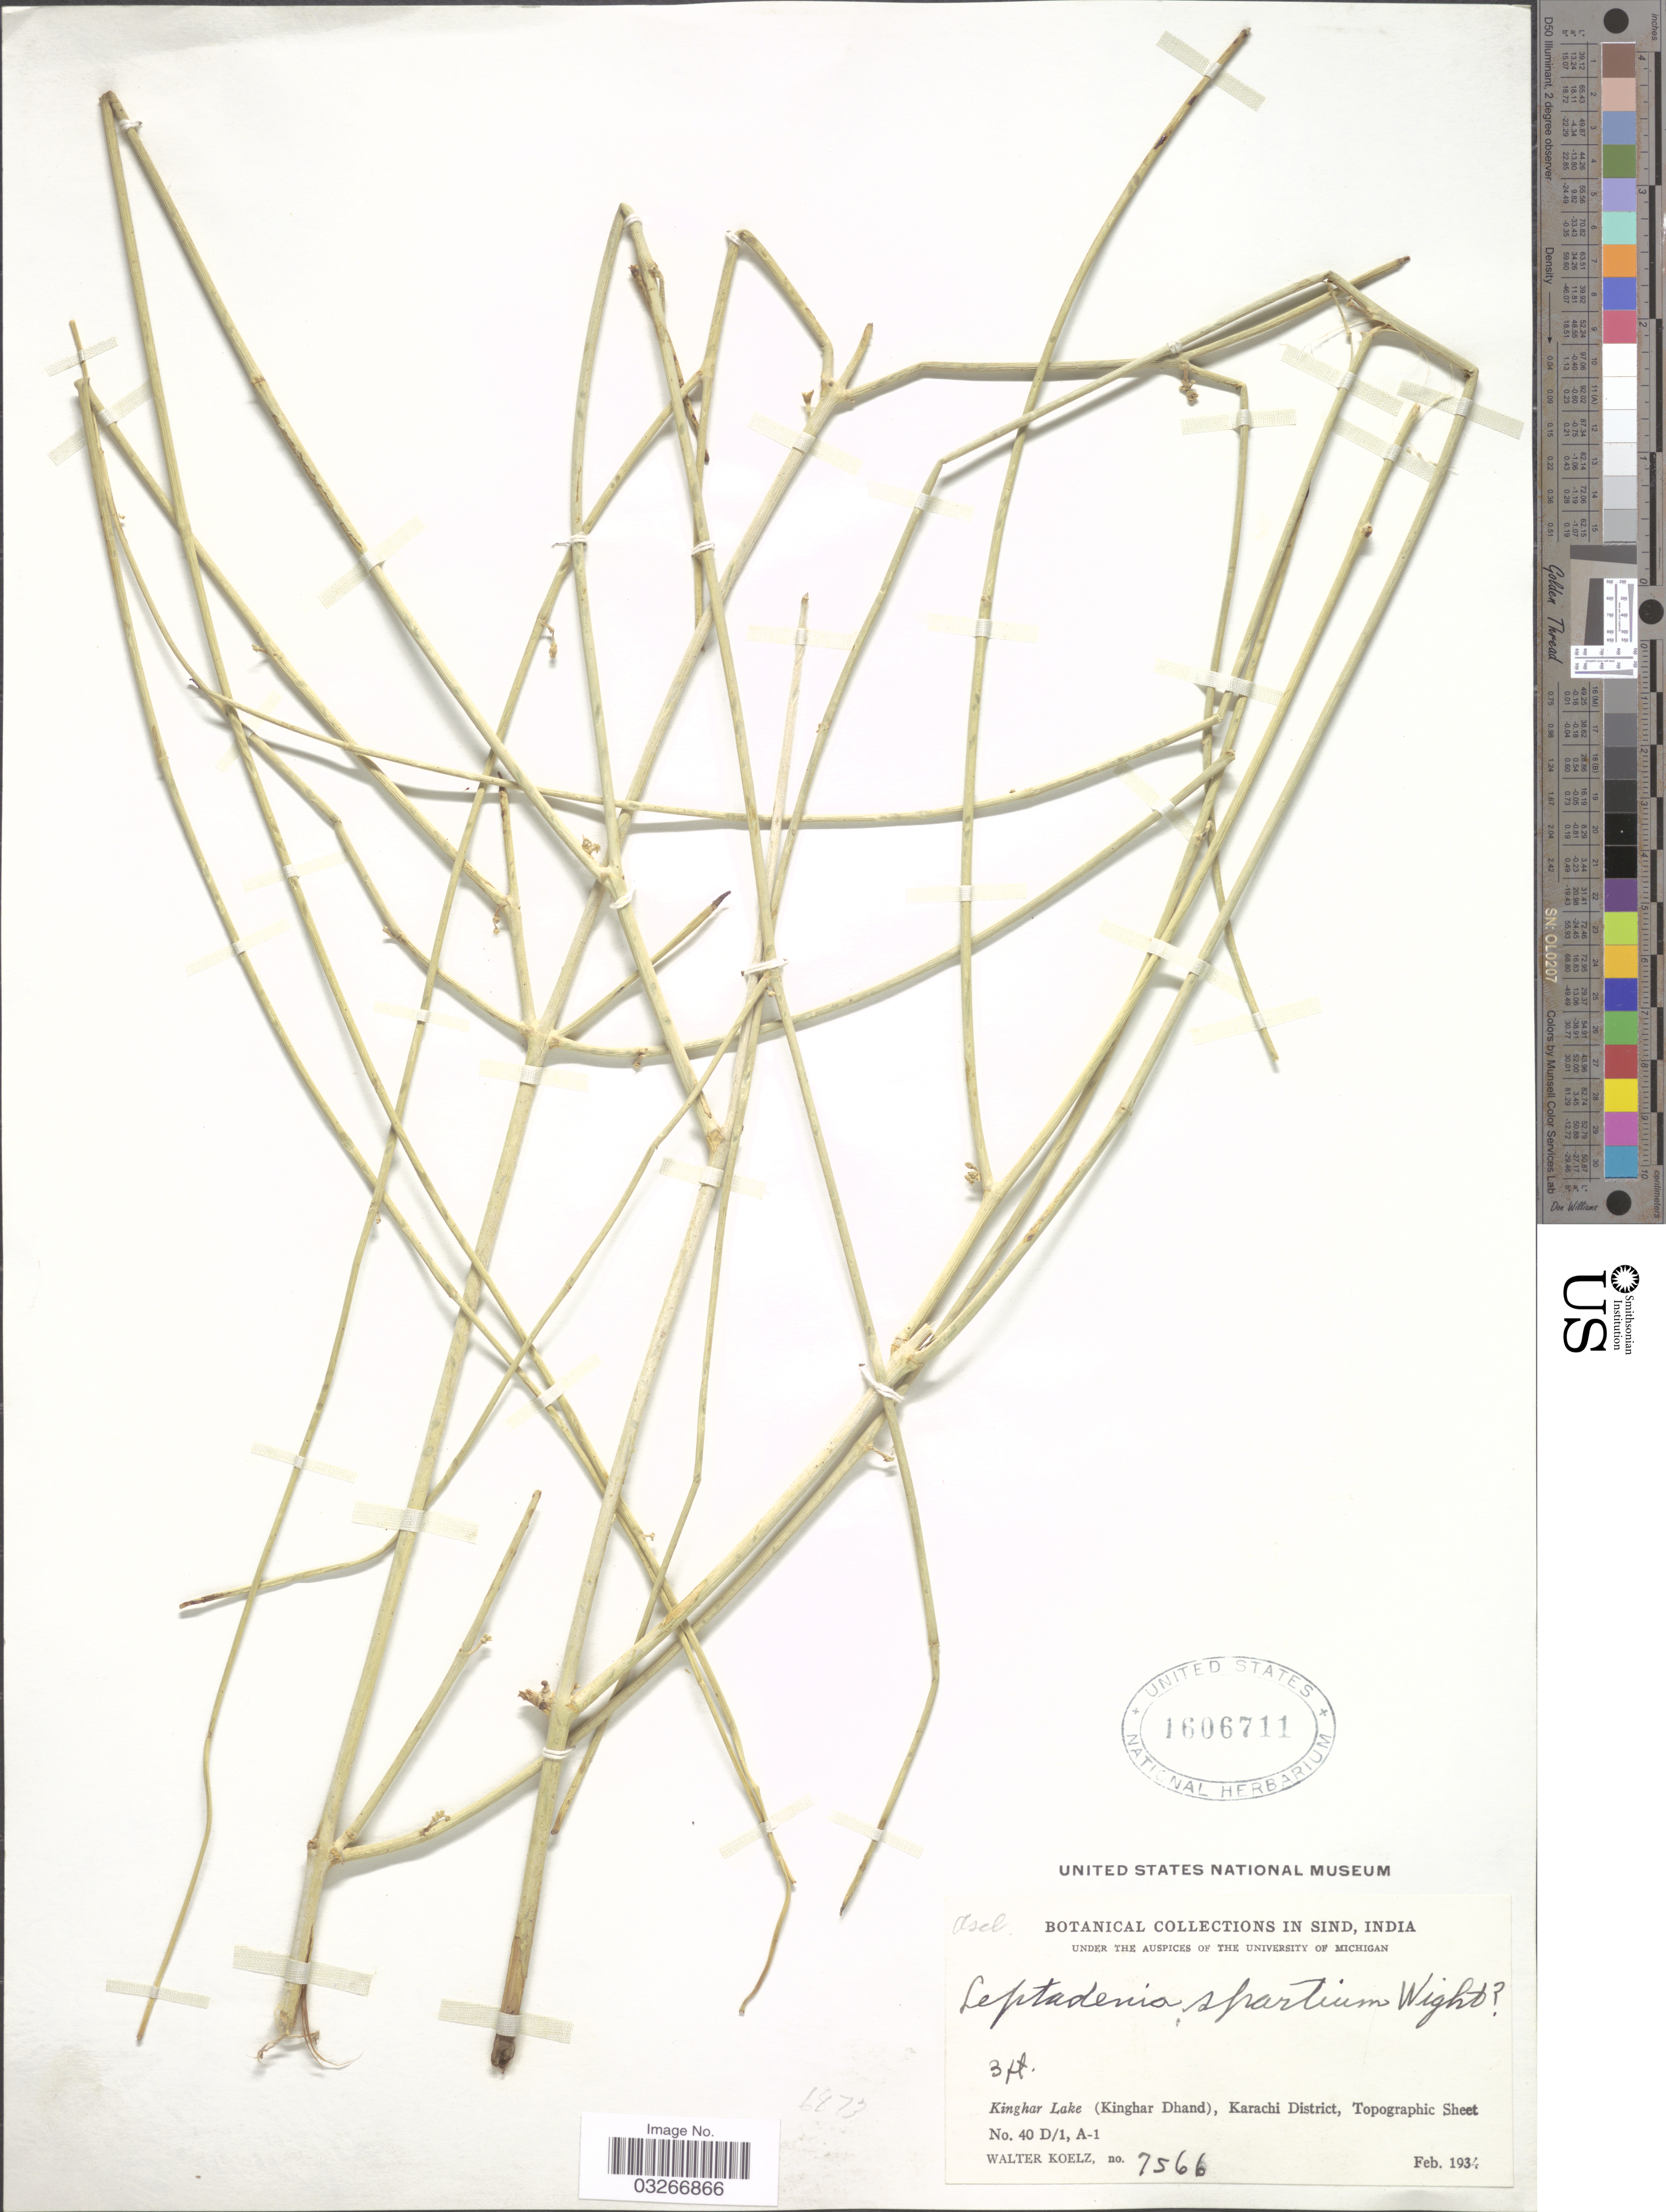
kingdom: Plantae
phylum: Tracheophyta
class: Magnoliopsida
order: Gentianales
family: Apocynaceae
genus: Leptadenia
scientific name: Leptadenia spartium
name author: Wight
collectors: W. N. Koelz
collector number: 7566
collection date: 1934-02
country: Pakistan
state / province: Sindh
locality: Sind, Kinghar Lake (Kinghar Dhand), Karachi District, Topographic Sheet No. 40D/1, A-1.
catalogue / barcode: US 1606711